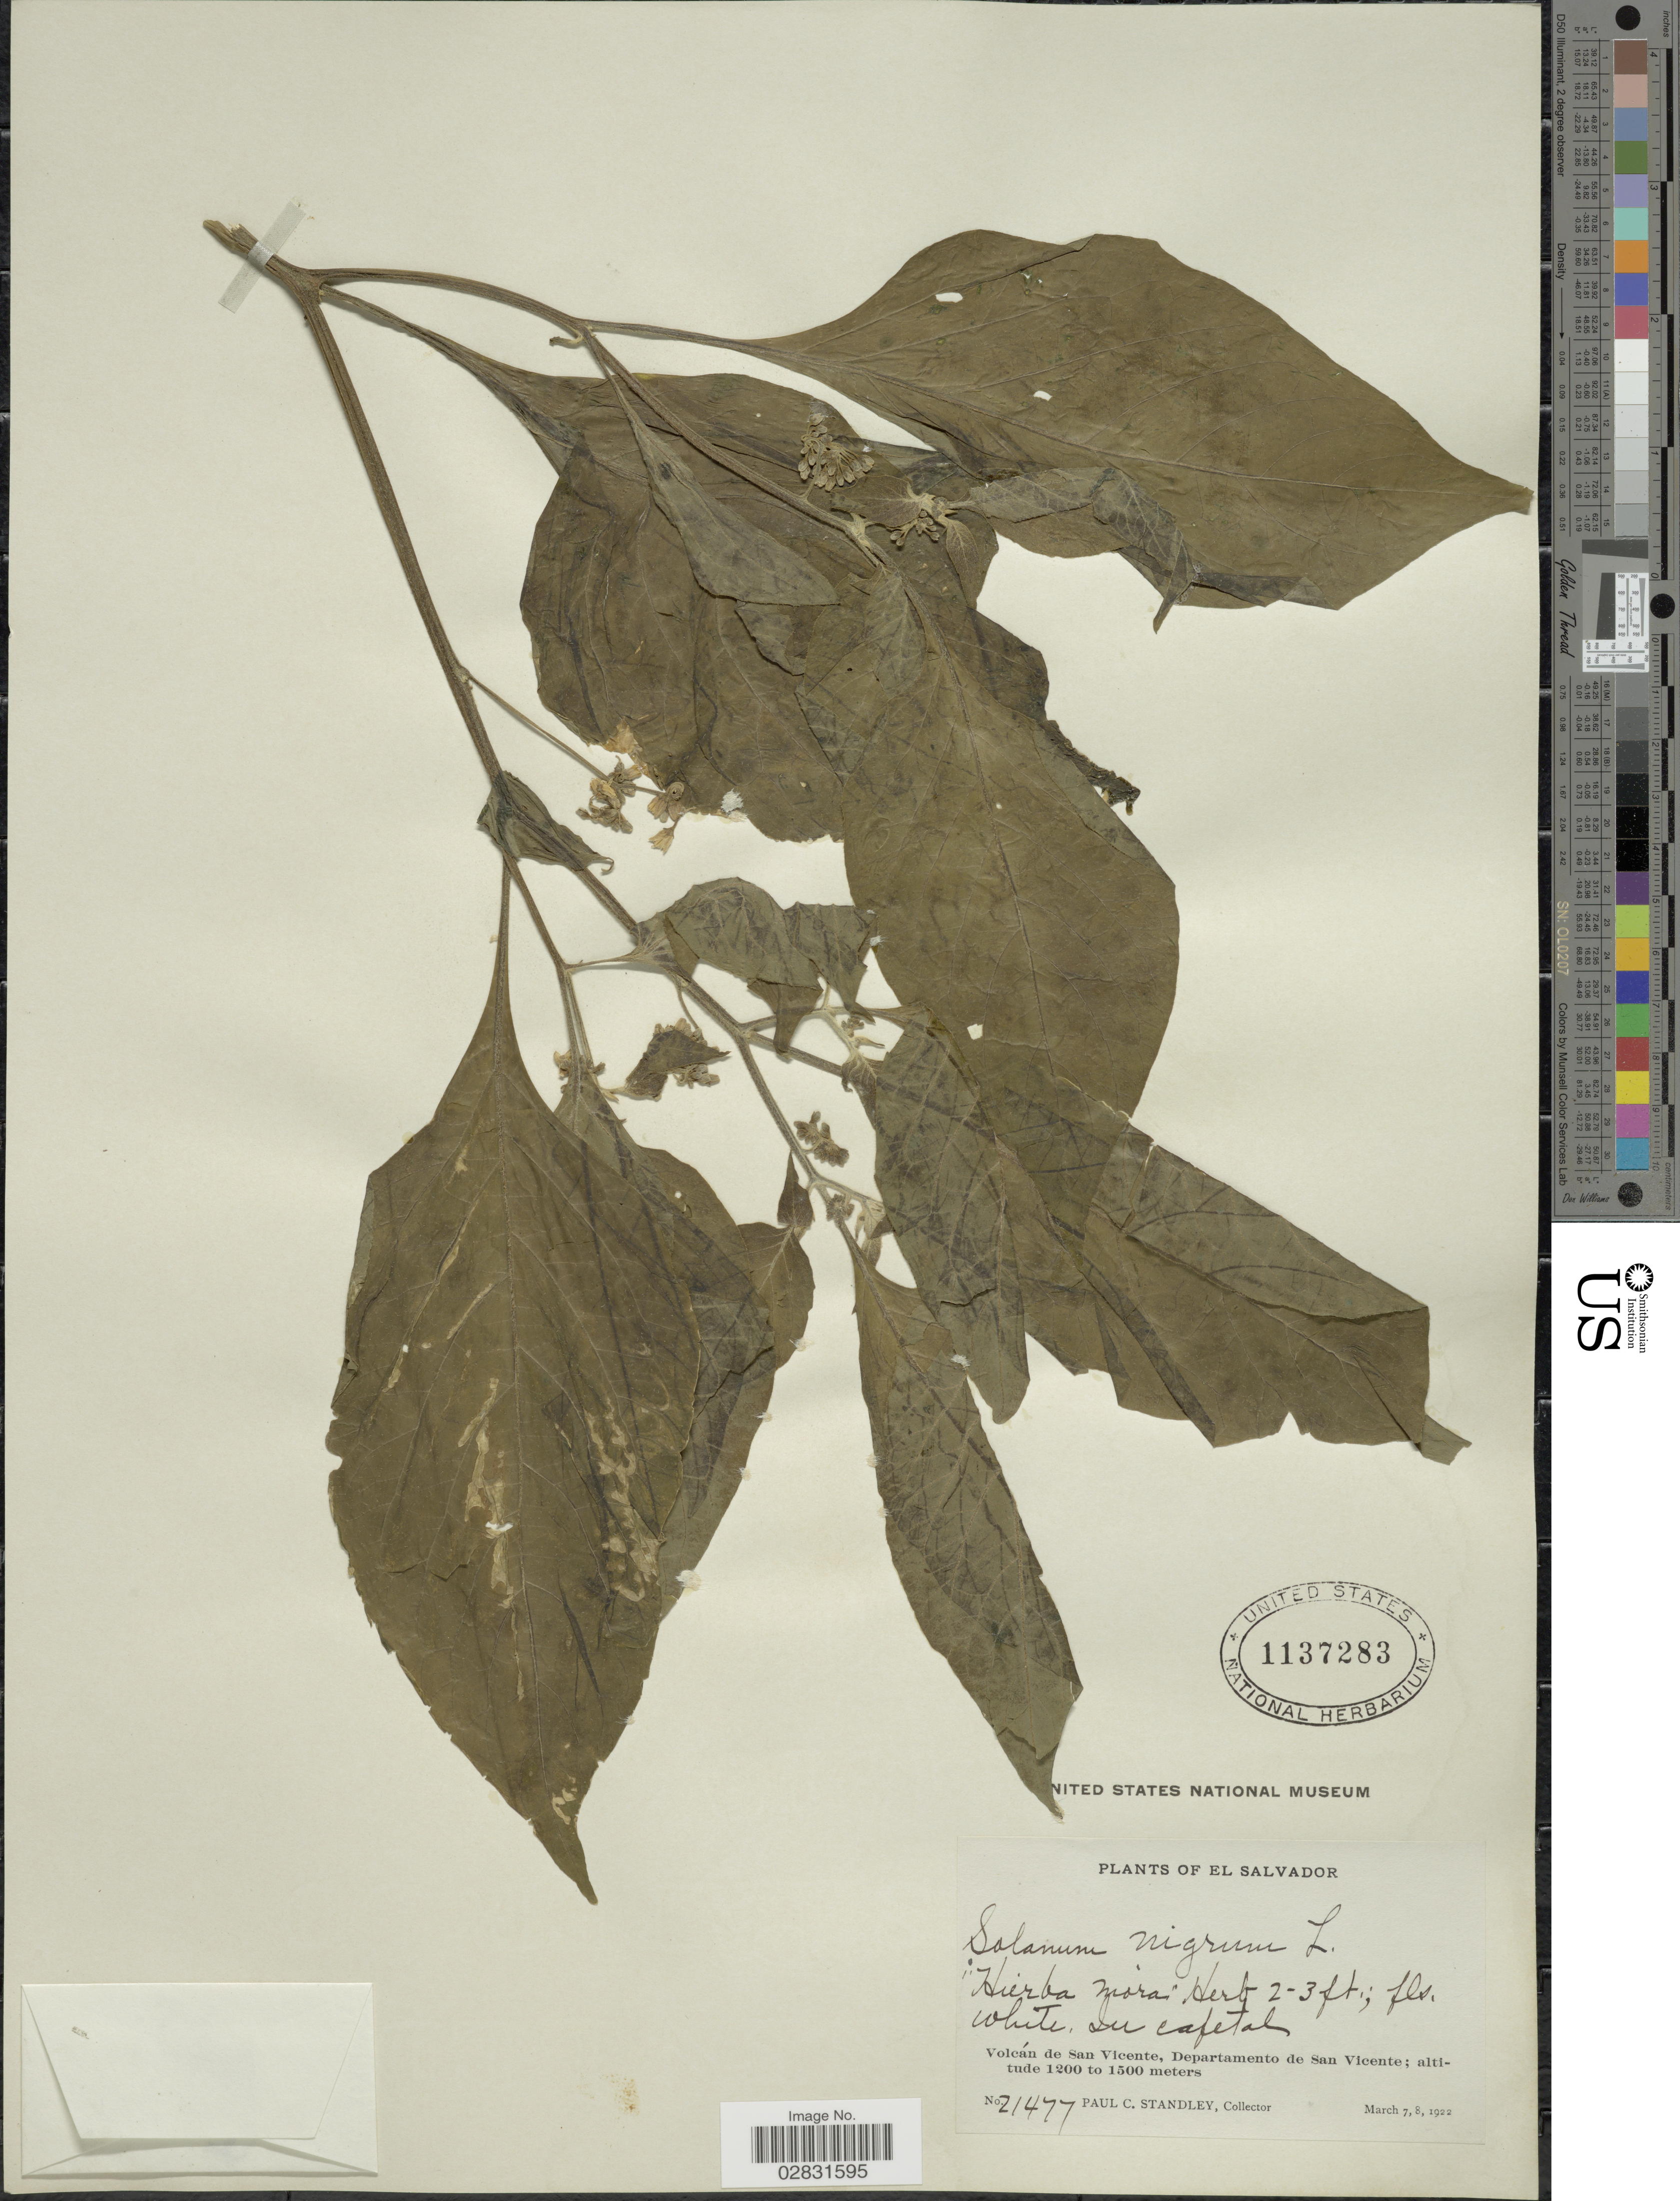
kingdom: Plantae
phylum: Tracheophyta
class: Magnoliopsida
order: Solanales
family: Solanaceae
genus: Solanum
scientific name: Solanum nigrum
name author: L.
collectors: P. C. Standley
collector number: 21477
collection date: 1922-03-07/1922-03-08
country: El Salvador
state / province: San Vincente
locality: Volcán de San Vicente, Departamento de San Vicente.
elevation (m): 1200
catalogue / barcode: US 1137283